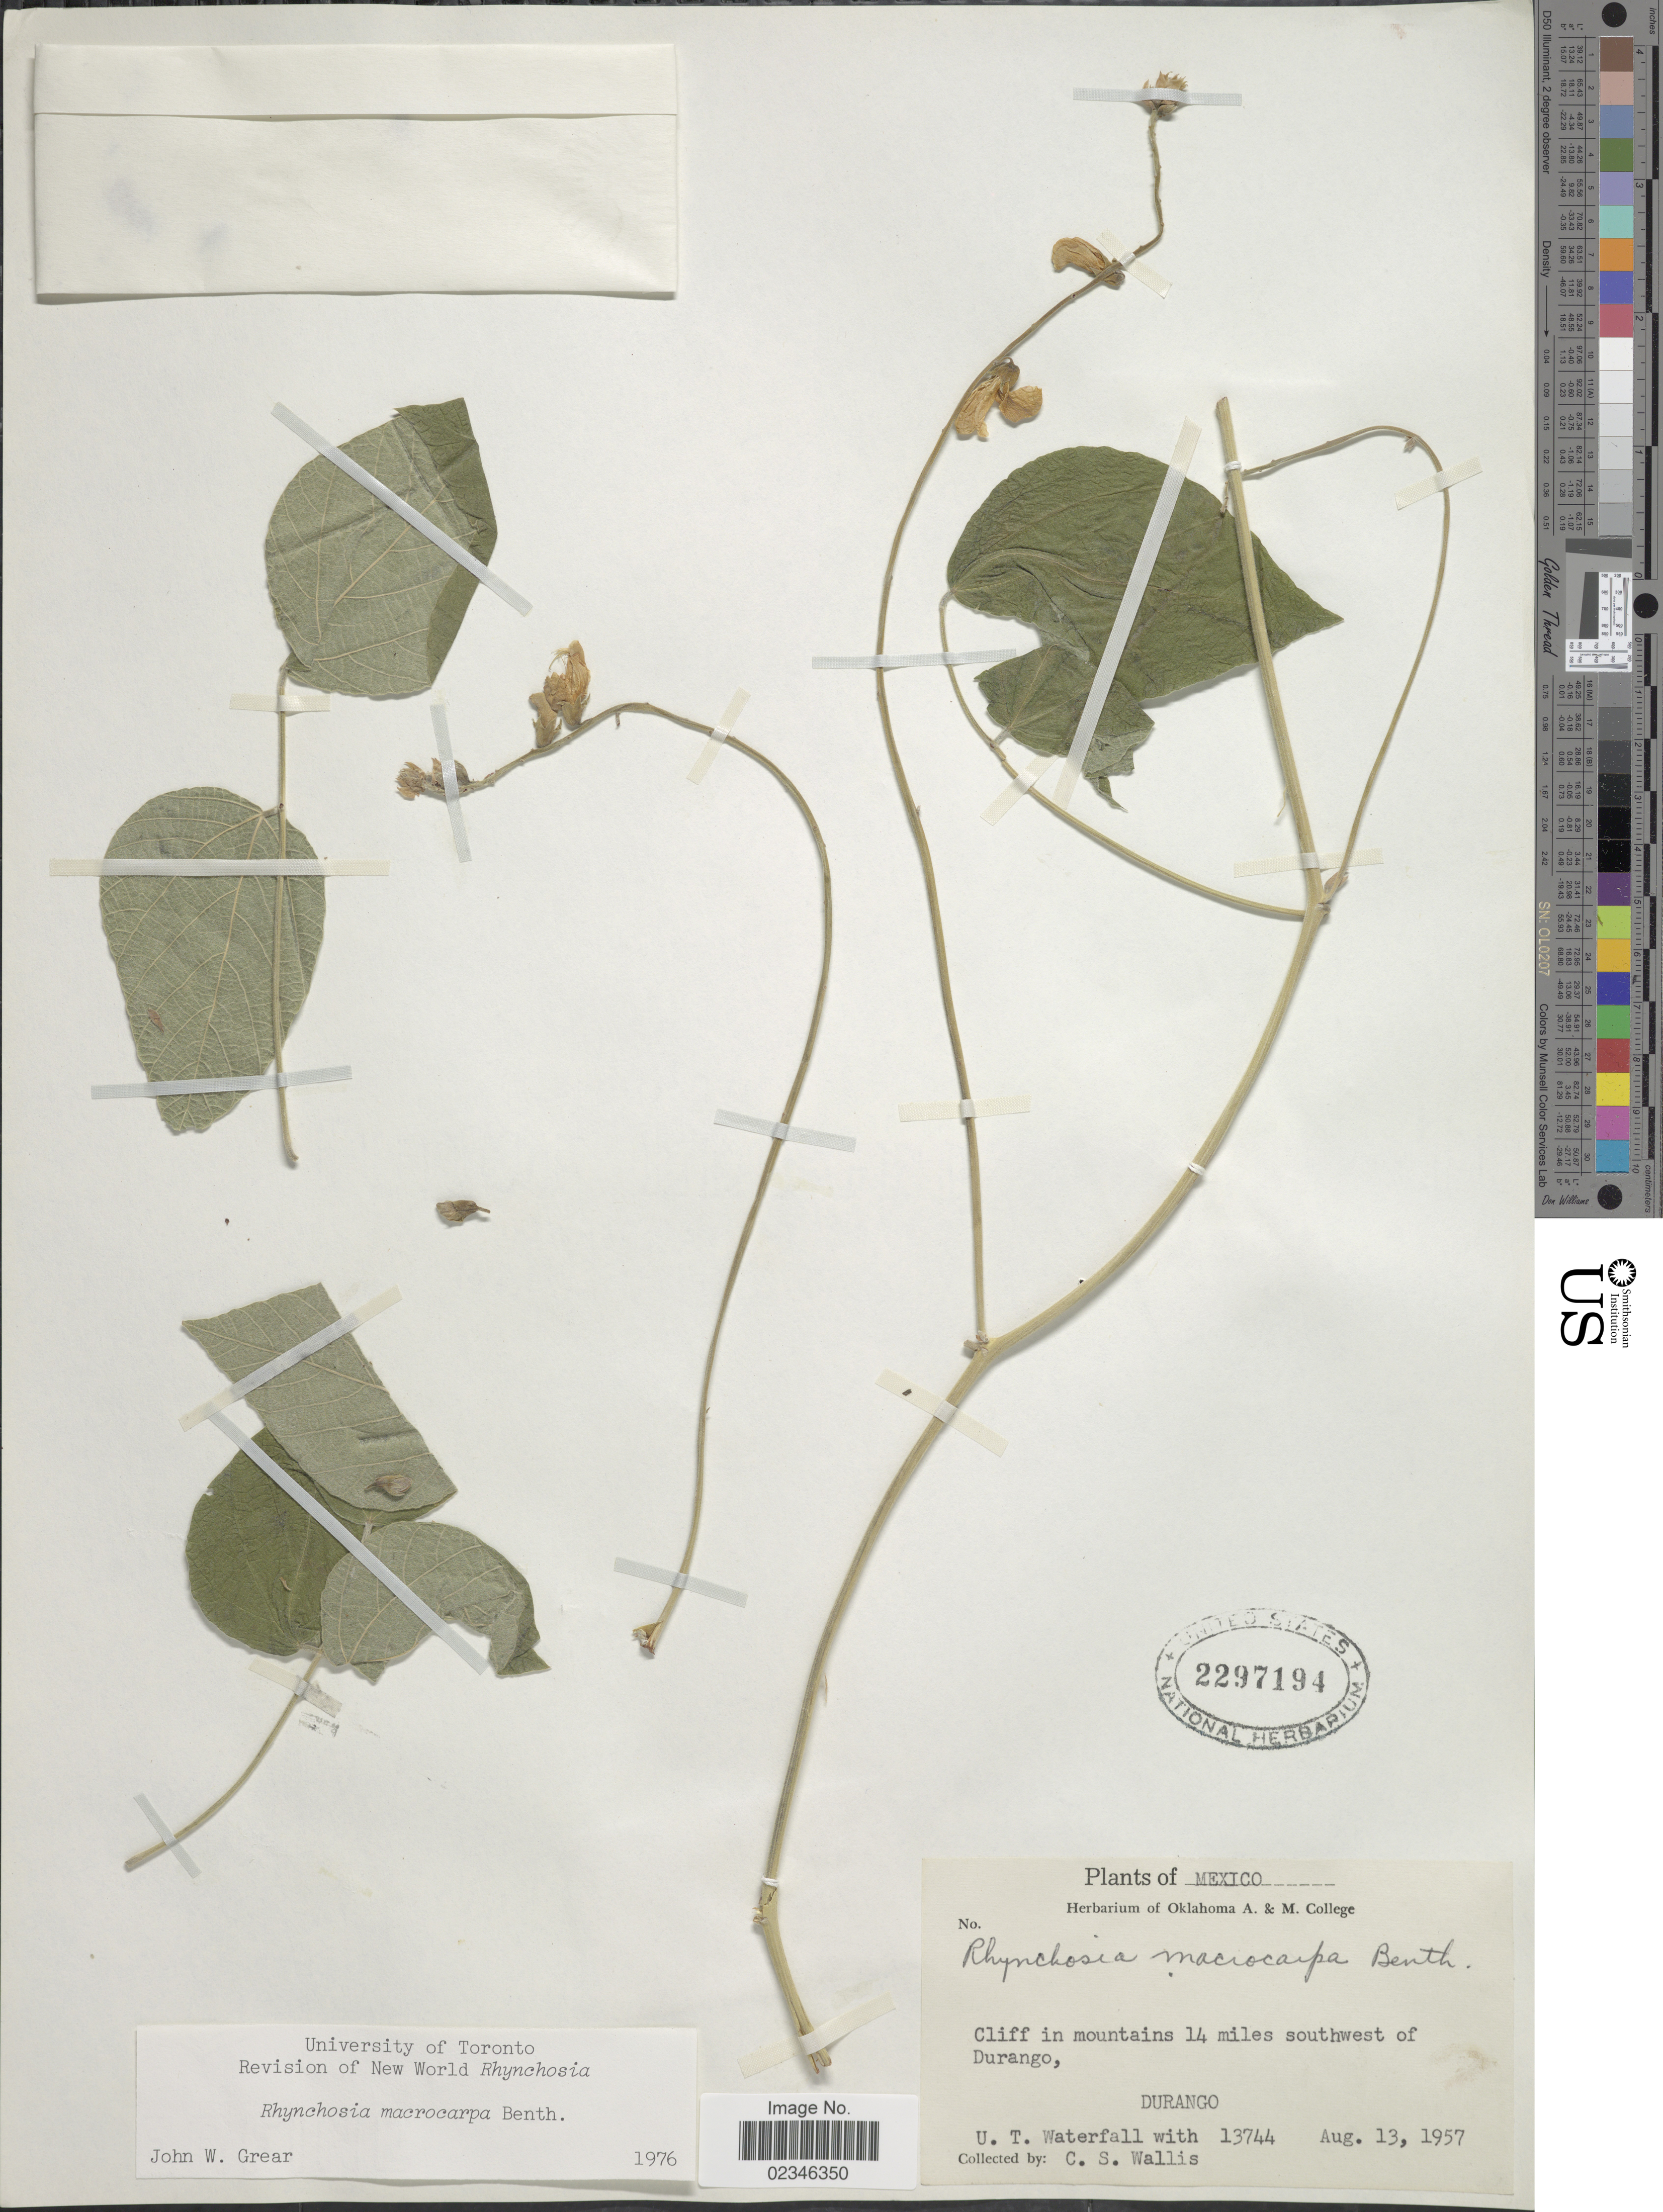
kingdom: Plantae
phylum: Tracheophyta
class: Magnoliopsida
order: Fabales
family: Fabaceae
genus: Rhynchosia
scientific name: Rhynchosia macrocarpa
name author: Benth.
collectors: U. T. Waterfall & C. S. Wallis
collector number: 13744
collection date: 1957-08-13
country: Mexico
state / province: Durango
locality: Cliff in mountains 14 miles southwest of Durango, Durango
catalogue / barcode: US 2297194